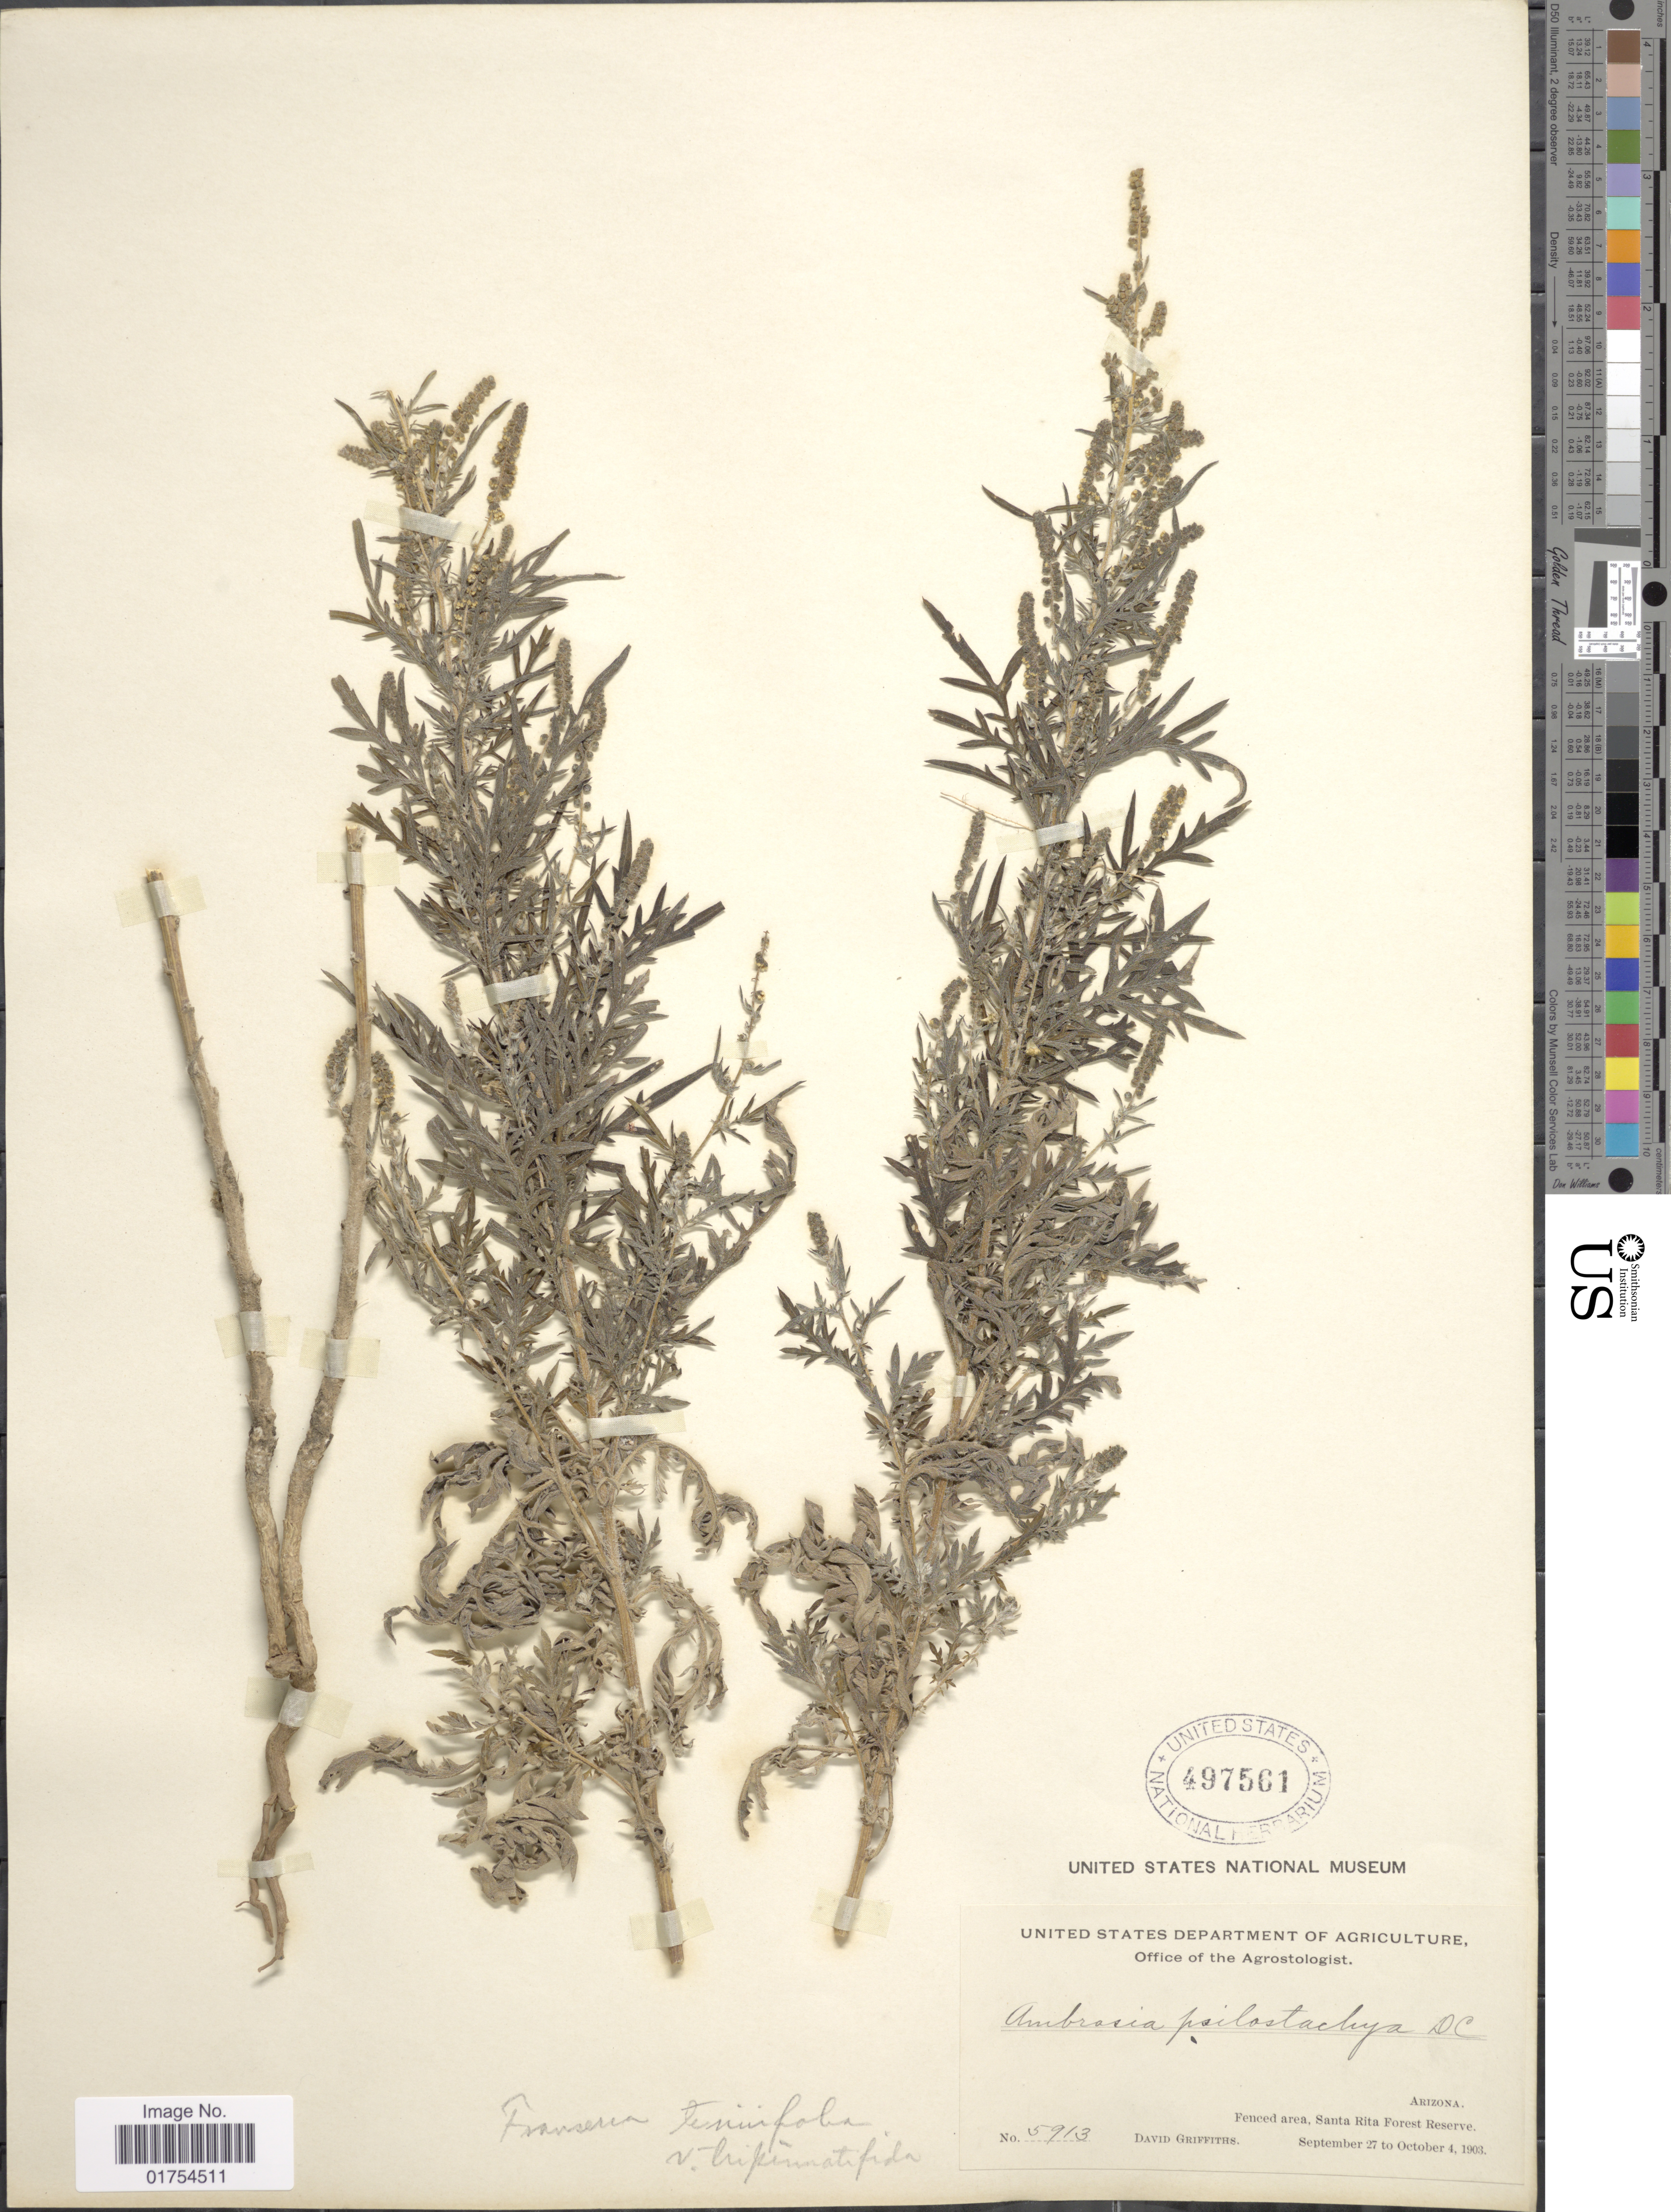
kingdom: Plantae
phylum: Tracheophyta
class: Magnoliopsida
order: Asterales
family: Asteraceae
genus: Franseria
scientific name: Franseria confertiflora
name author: (DC.) Rydb.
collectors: D. Griffiths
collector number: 5913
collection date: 1903-09-27/1903-10-04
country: United States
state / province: Arizona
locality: Fenced area, Santa Rita Forest Reserve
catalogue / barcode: US 497561